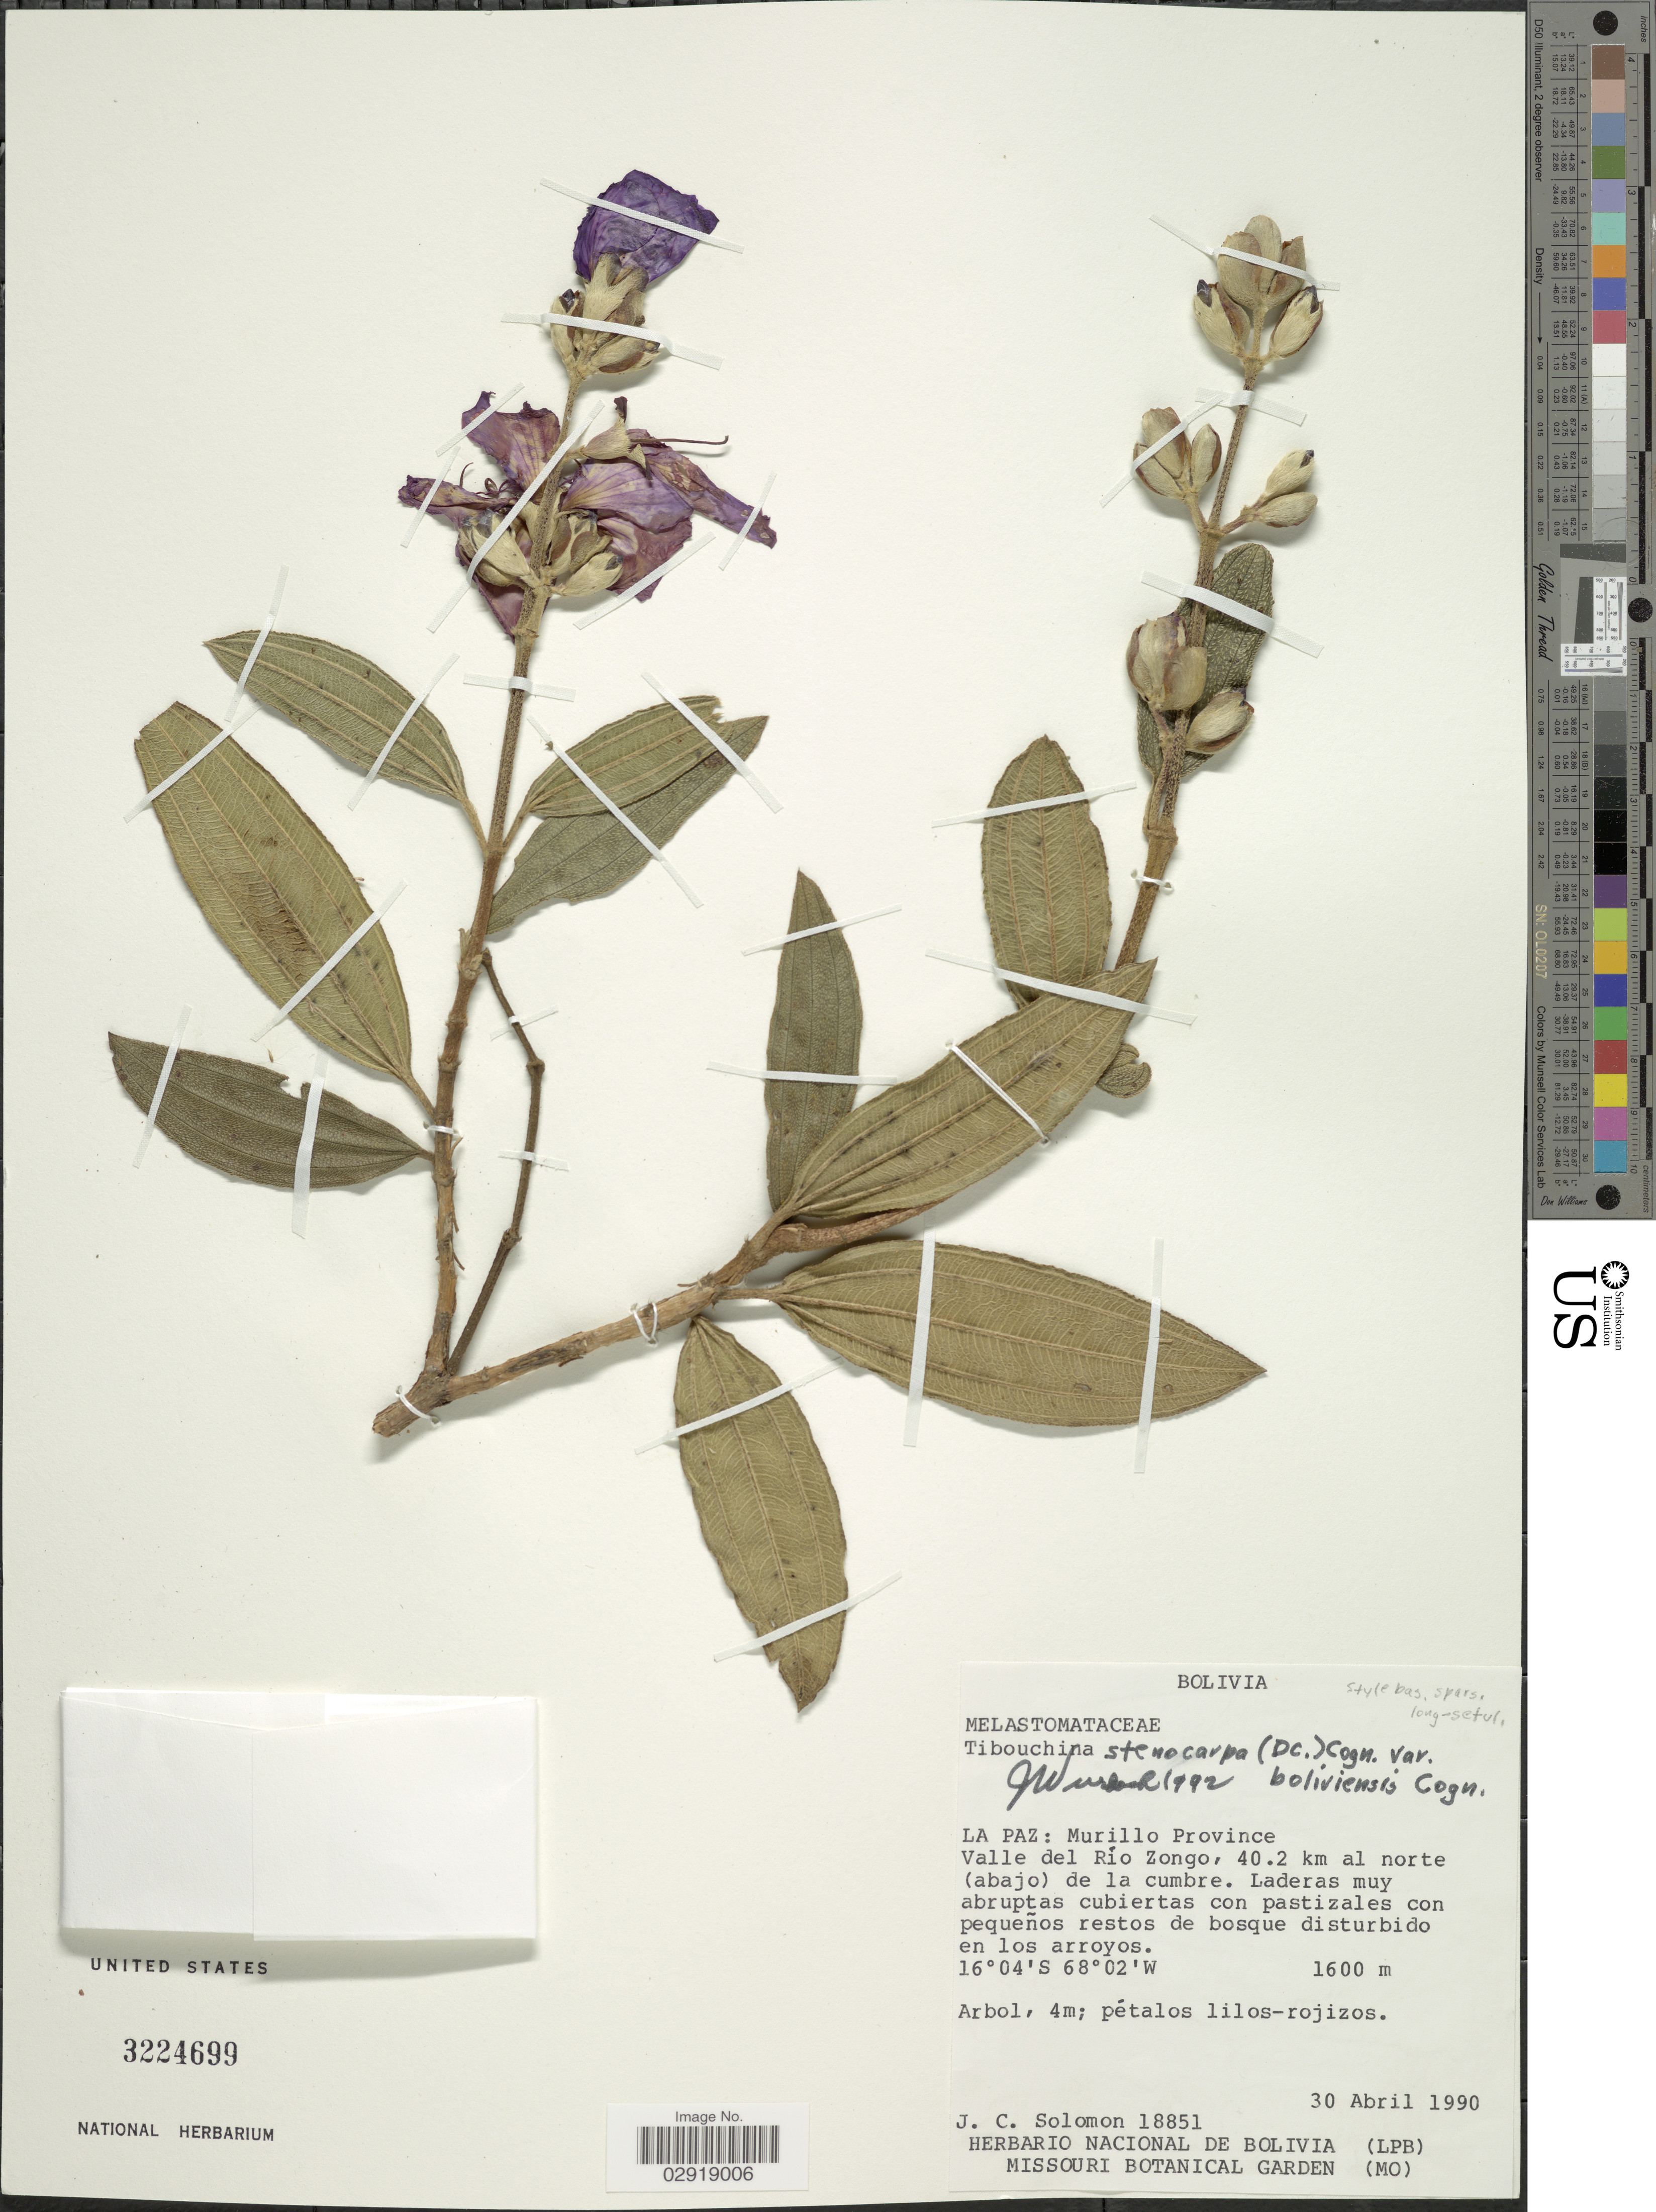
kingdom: Plantae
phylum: Tracheophyta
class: Magnoliopsida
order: Myrtales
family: Melastomataceae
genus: Pleroma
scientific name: Pleroma stenocarpum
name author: (DC.) Triana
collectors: J. C. Solomon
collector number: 18851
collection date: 1990-04-30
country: Bolivia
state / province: La Paz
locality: Murillo Province. Valle del Río Zongo, 40.2 km al norte (abajo) de la cumbre.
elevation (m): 1600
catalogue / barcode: US 3224699